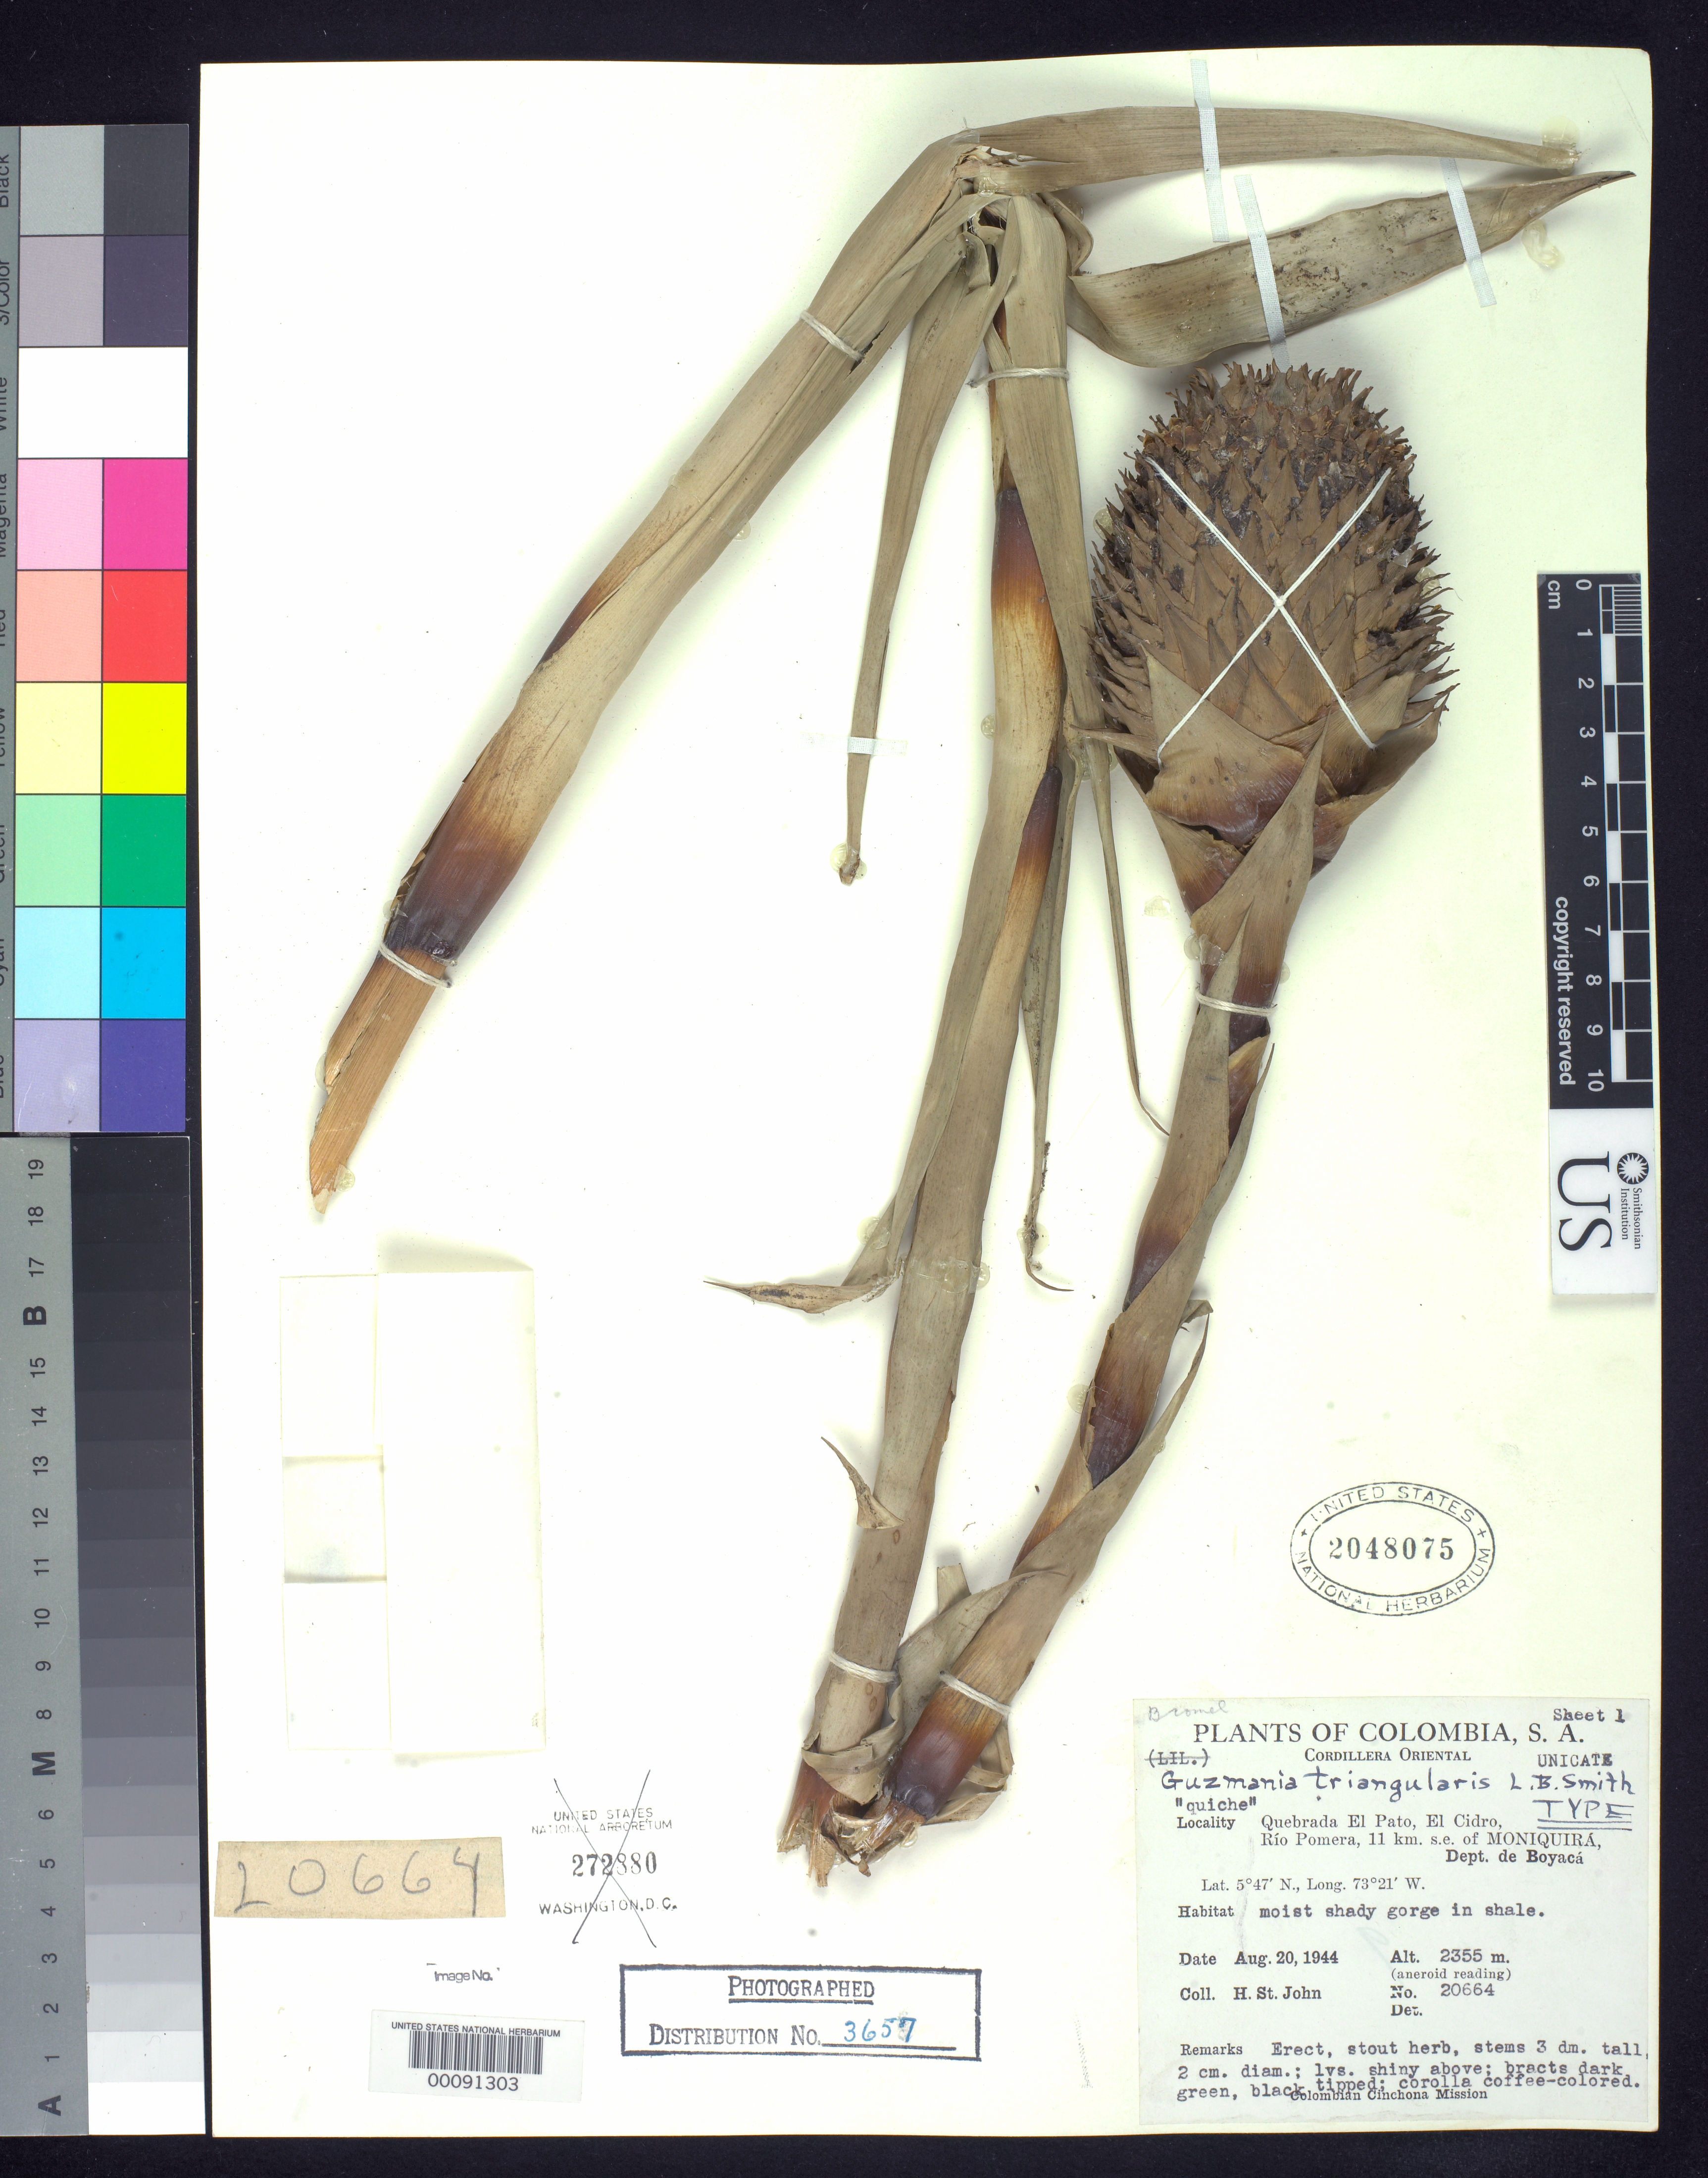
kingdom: Plantae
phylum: Tracheophyta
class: Liliopsida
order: Poales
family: Bromeliaceae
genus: Guzmania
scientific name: Guzmania triangularis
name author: L.B. Sm.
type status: Holotype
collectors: H. St. John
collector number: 20664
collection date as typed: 20 Aug 1944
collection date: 1944-08-20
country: Colombia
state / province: Boyacá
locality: SE of Moniquira, El Pato.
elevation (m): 2355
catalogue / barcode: US 2048075